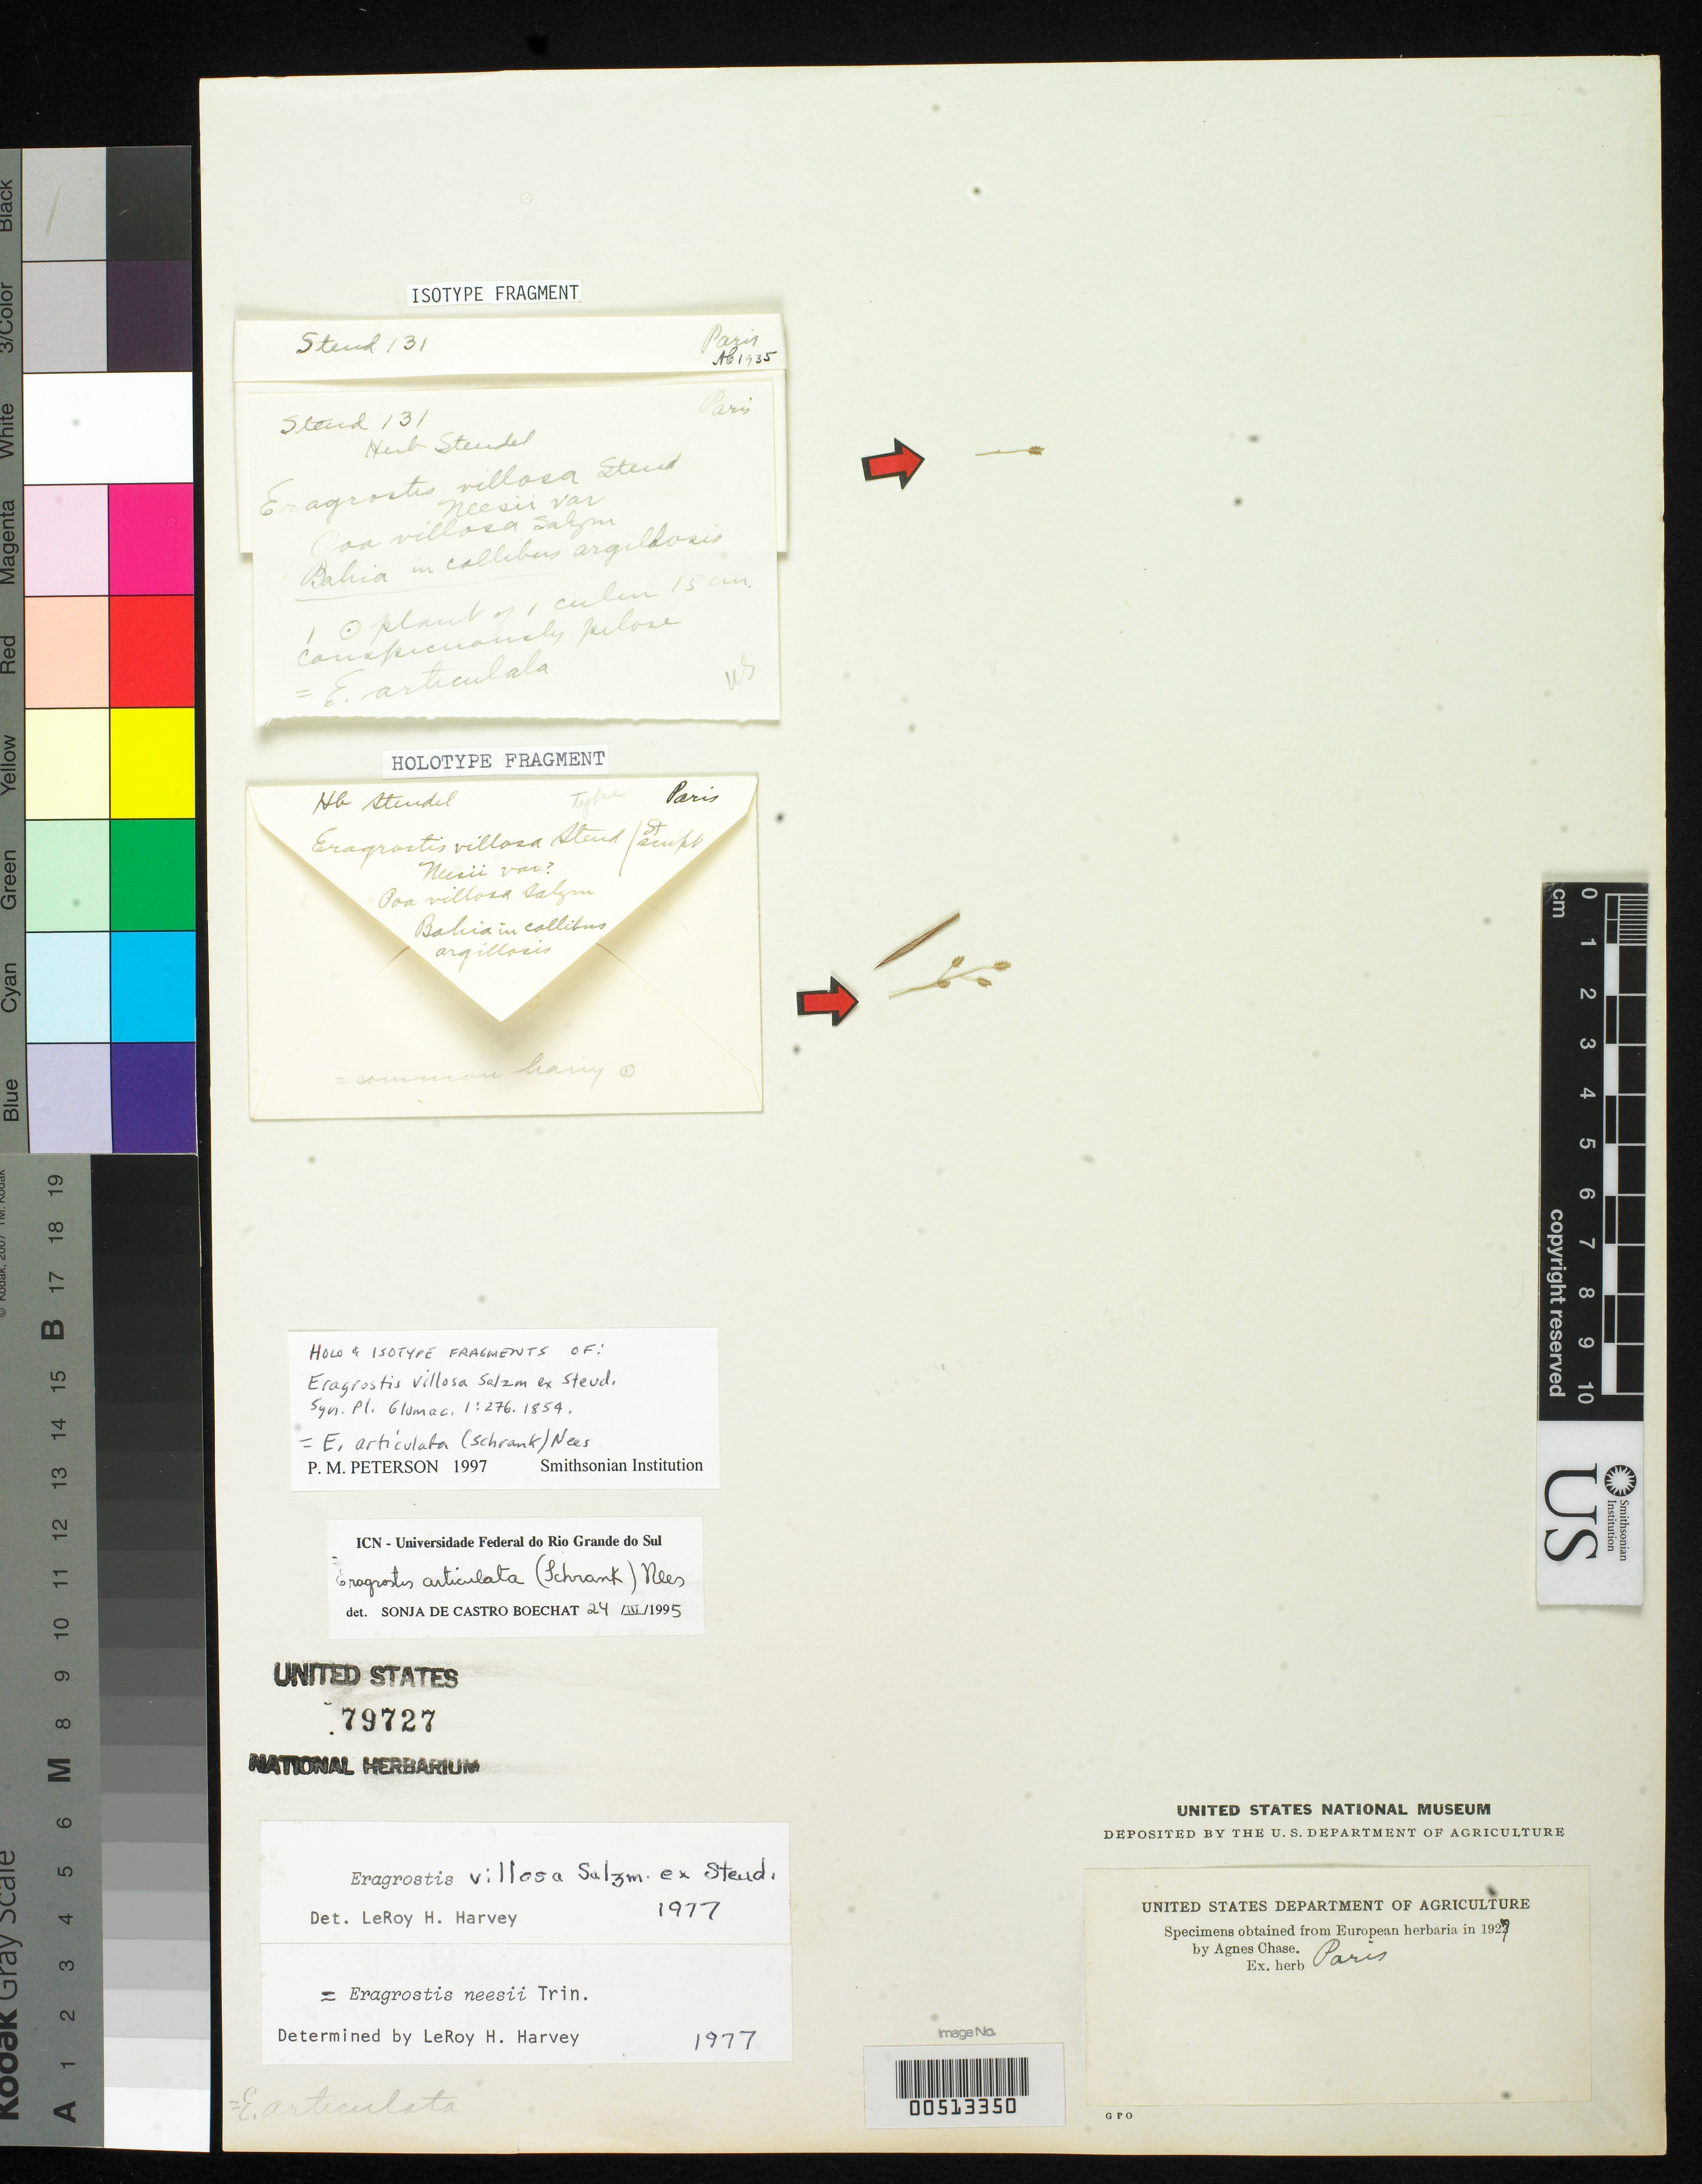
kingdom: Plantae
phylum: Tracheophyta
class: Liliopsida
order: Poales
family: Poaceae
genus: Eragrostis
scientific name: Eragrostis villosa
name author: Salzm. ex Steud.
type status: Type Fragment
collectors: P. Salzmann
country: Brazil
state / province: Bahia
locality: North of Esplanda city on road to Jaquera.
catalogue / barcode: US 79727